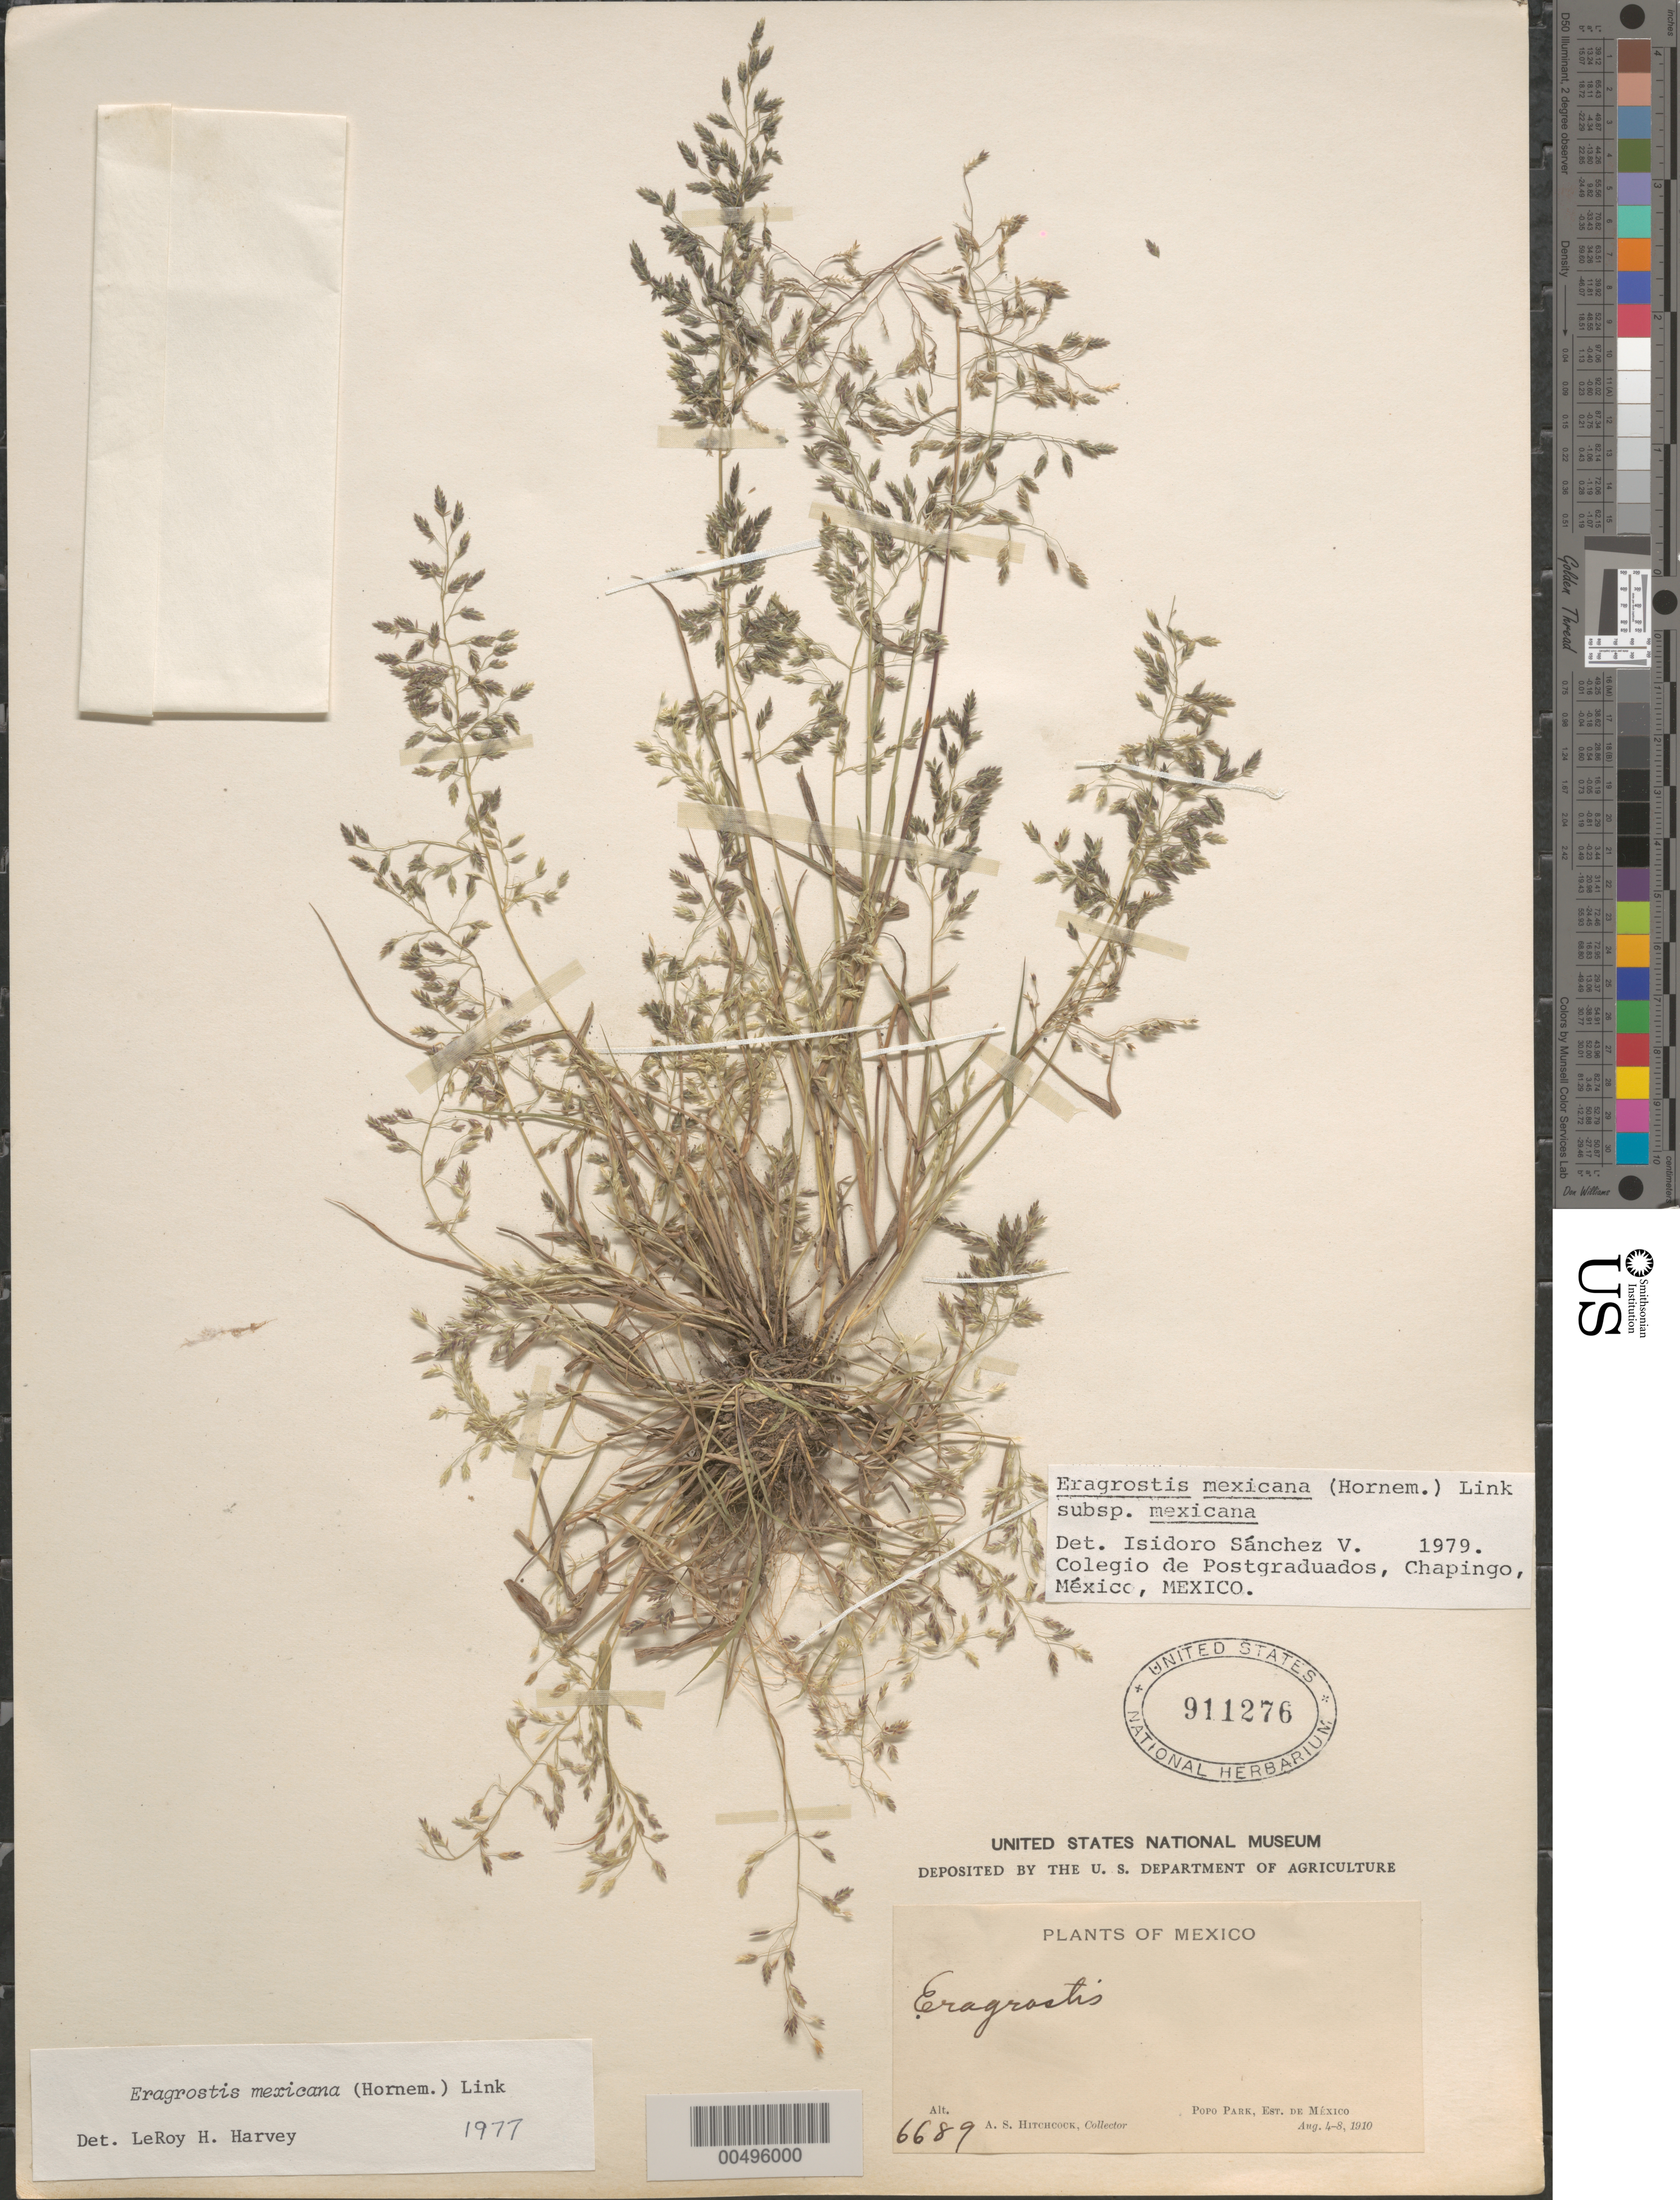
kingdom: Plantae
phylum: Tracheophyta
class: Liliopsida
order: Poales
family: Poaceae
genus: Eragrostis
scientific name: Eragrostis mexicana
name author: (Hornem.) Link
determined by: Sánchez Vega, I. M.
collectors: A. S. Hitchcock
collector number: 6689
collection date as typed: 4 Aug 1910 to 8 Aug 1910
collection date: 1910-08-04/1910-08-08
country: Mexico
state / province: México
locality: Popo Park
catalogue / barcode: US 911276